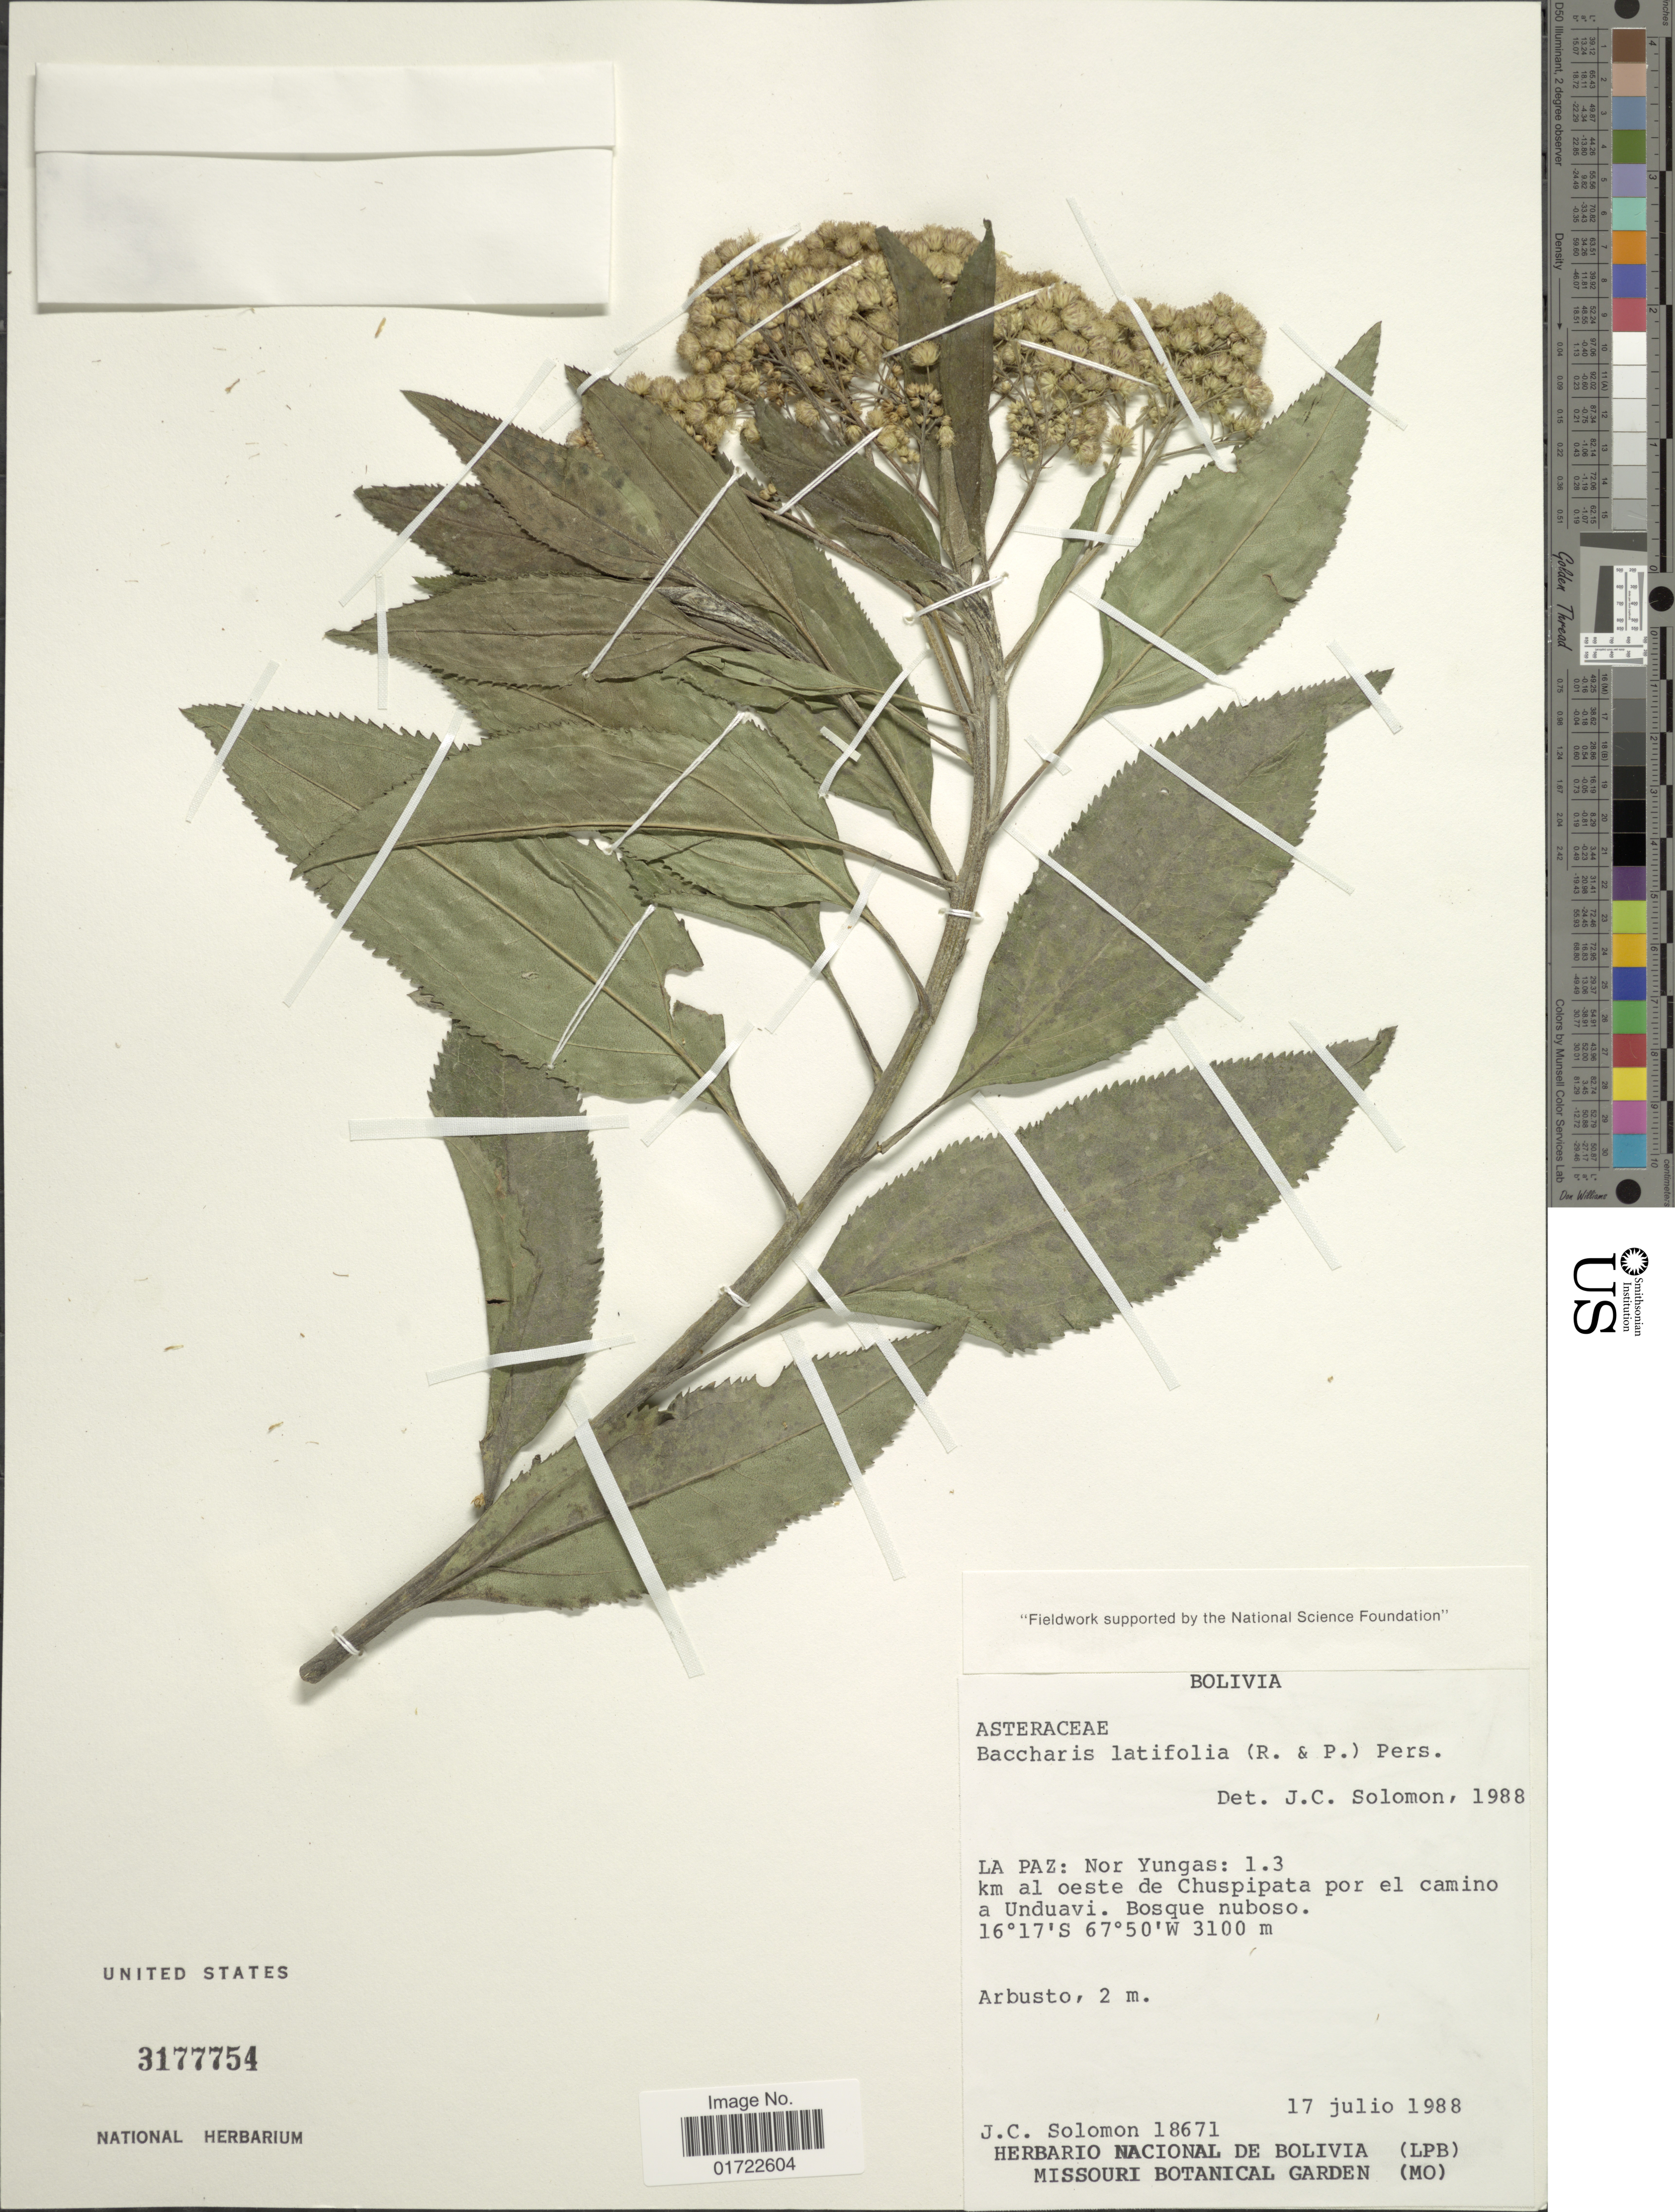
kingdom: Plantae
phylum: Tracheophyta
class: Magnoliopsida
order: Asterales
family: Asteraceae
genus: Baccharis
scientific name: Baccharis latifolia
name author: (Ruiz & Pav.) Pers.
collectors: J. C. Solomon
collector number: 18671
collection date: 1988-07-17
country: Bolivia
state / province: La Paz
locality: Nor Yungas: 1.3 km al oeste de Chuspipata por el camino a Unduavi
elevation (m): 3100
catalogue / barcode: US 3177754